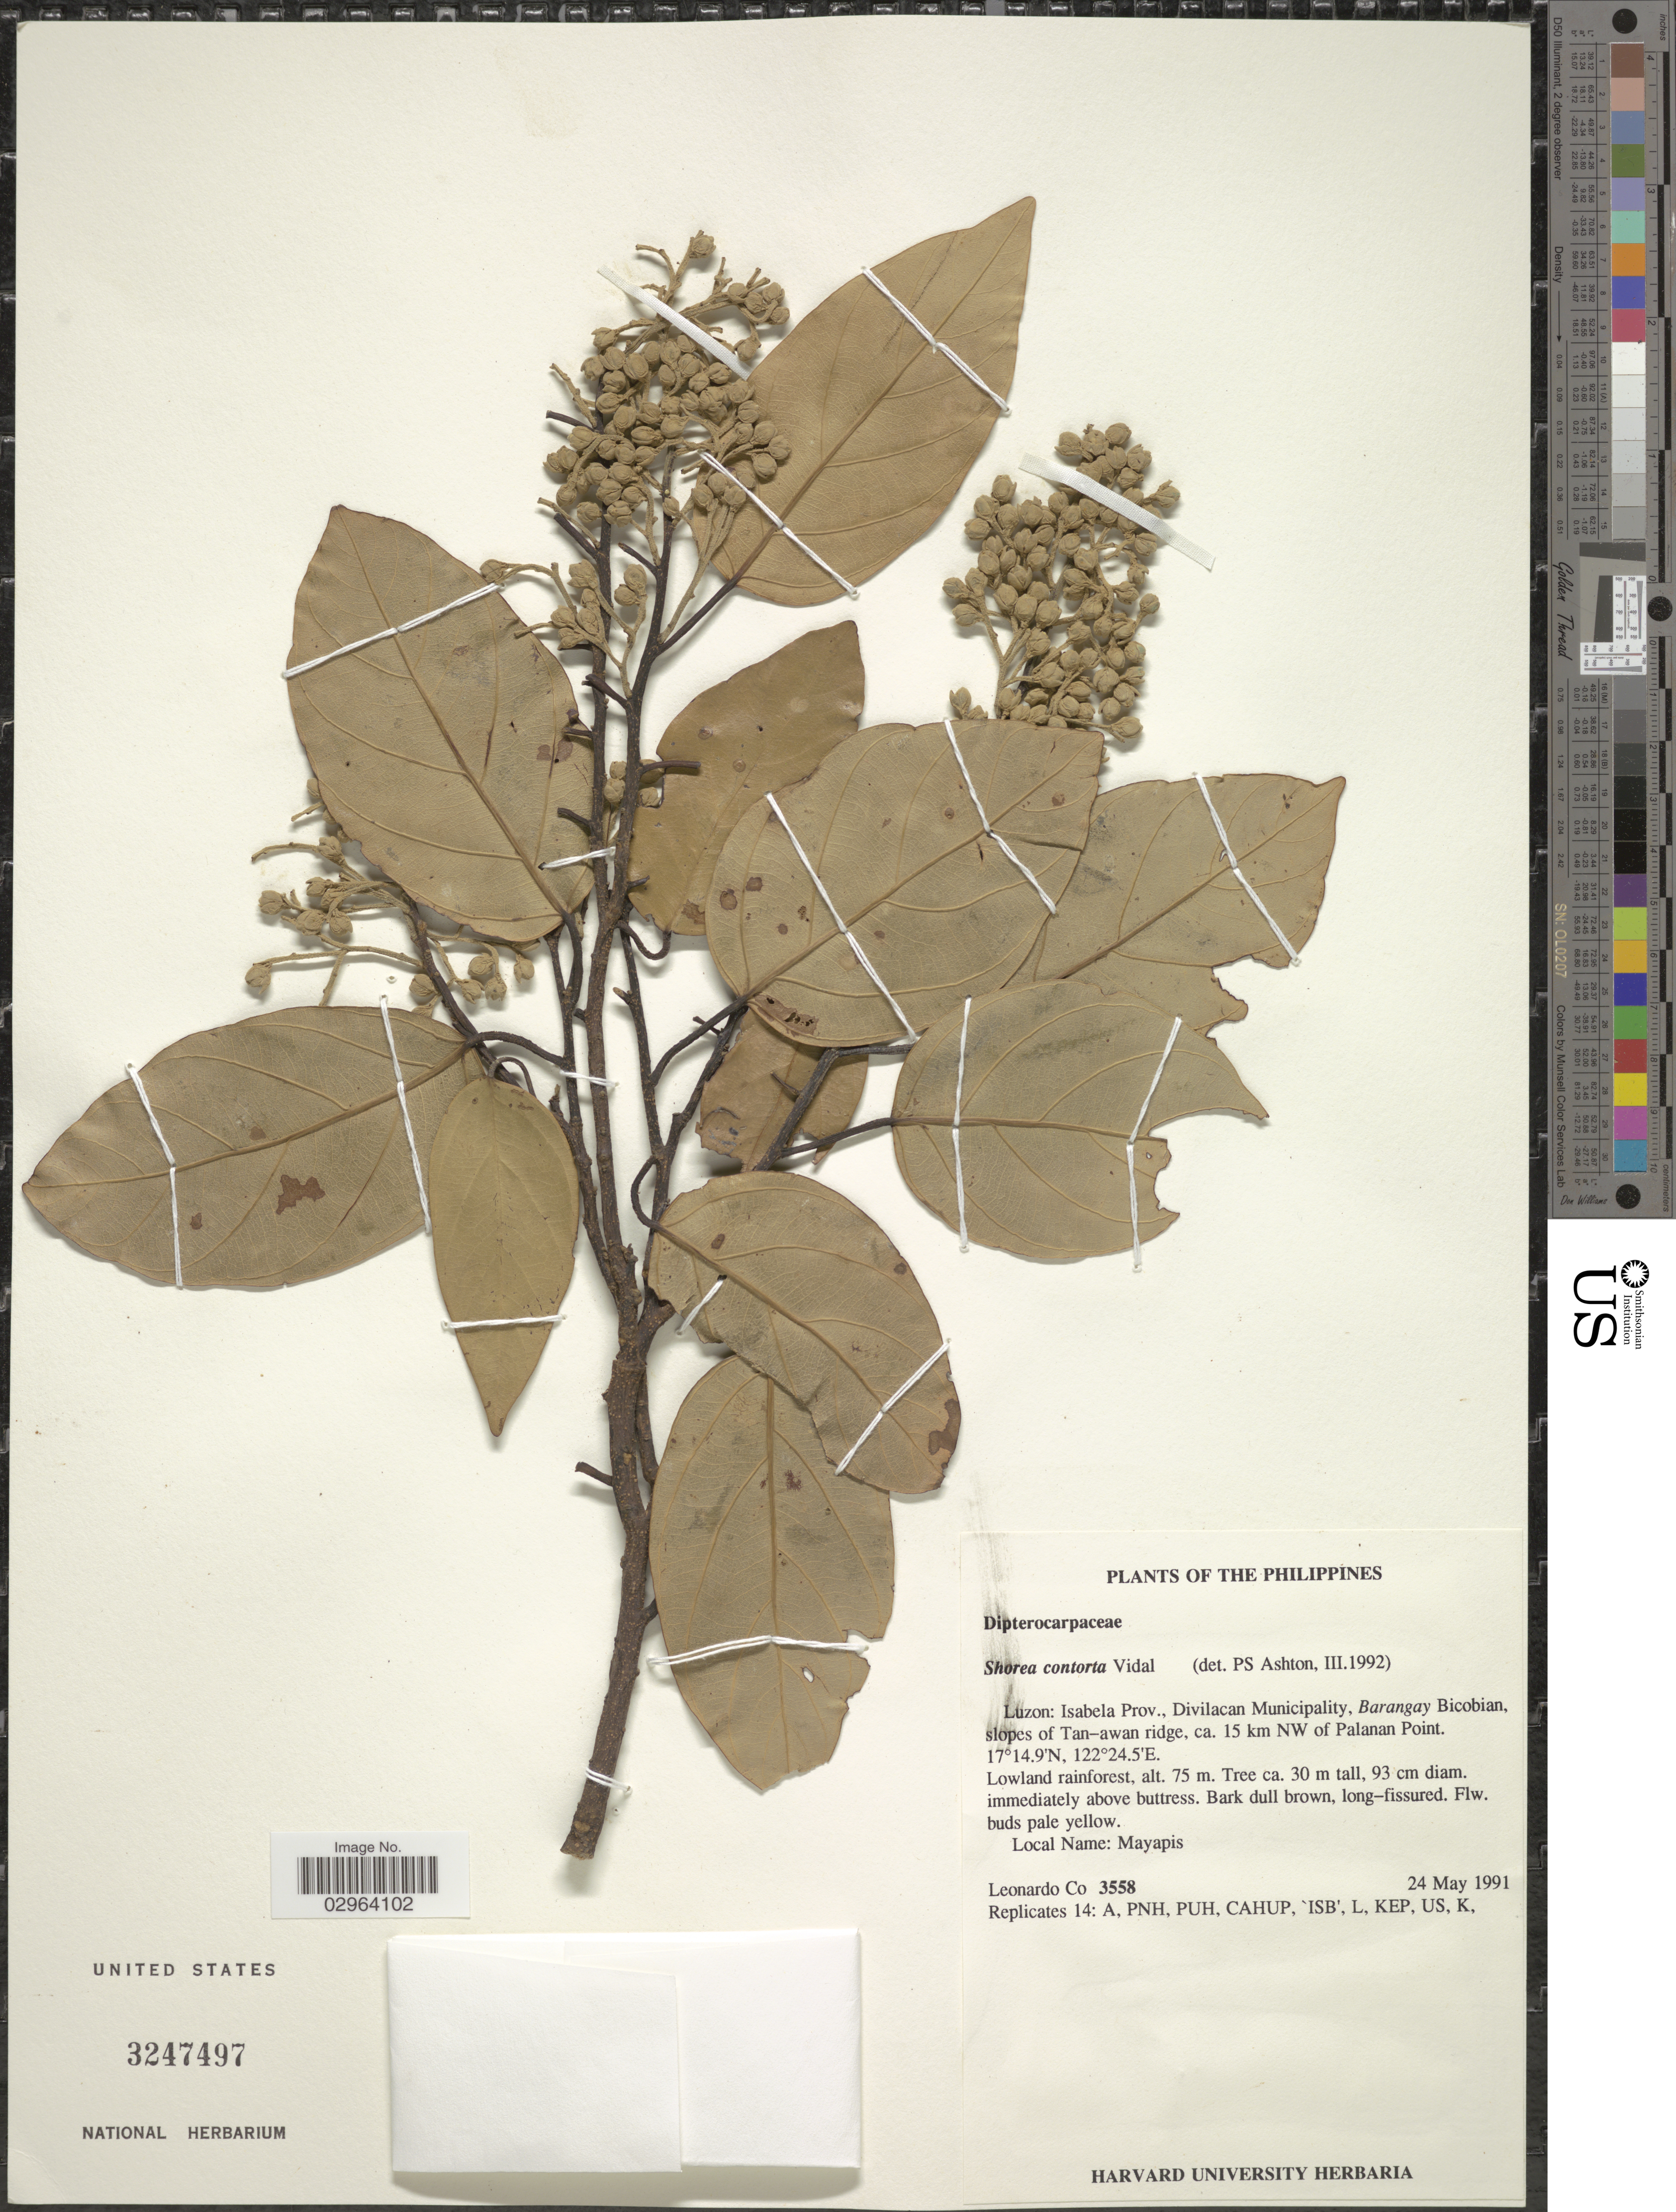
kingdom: Plantae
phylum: Tracheophyta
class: Magnoliopsida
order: Malvales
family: Dipterocarpaceae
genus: Pentacme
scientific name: Pentacme contorta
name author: (S. Vidal) Merr. & Rolfe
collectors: L. Co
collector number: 3558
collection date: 1991-05-24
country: Philippines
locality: Luzon: Isabela Prov., Divilacan Municipality, Barangay Bicobian, slopes of Tan-awan ridge, ca. 15 km NW of Palanan Point.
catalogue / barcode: US 3247497